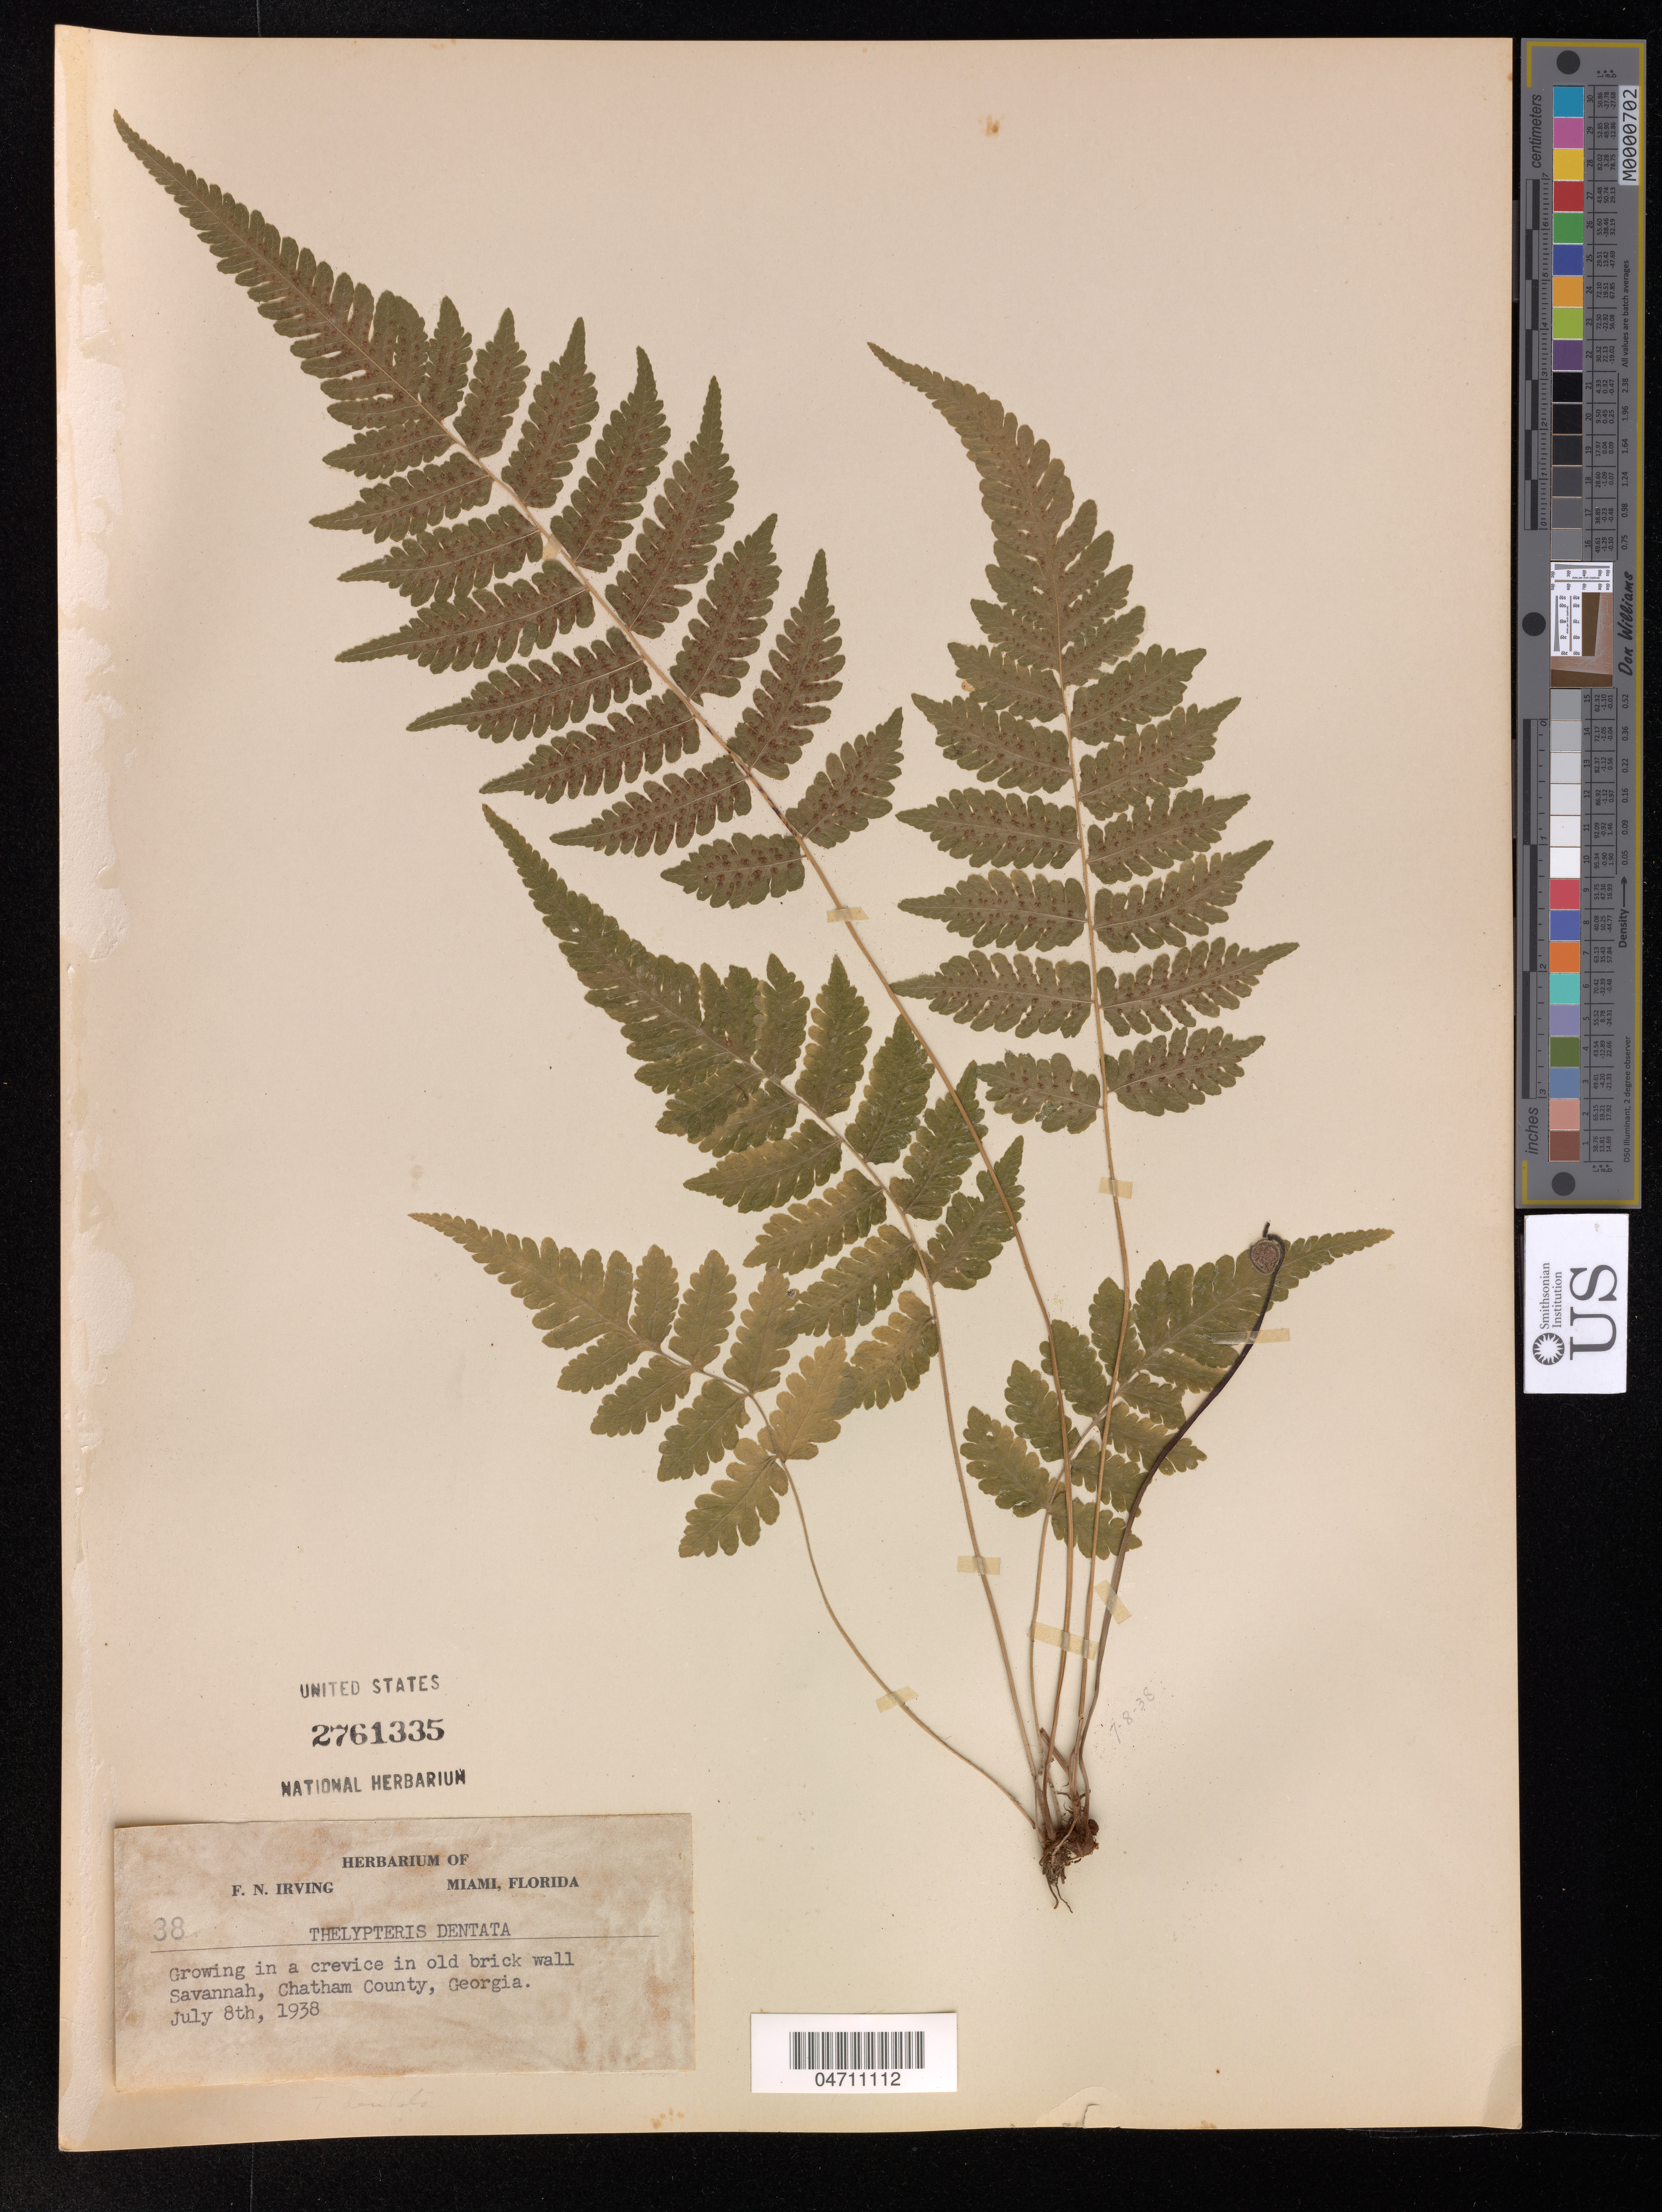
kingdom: Plantae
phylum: Tracheophyta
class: Polypodiopsida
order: Polypodiales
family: Thelypteridaceae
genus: Thelypteris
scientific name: Thelypteris dentata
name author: (Forssk.) E.P. St. John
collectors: ex herb. F.N. Irving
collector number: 38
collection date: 1938-07-08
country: United States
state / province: Georgia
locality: Savannah, Chatham County.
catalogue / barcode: US 2761335